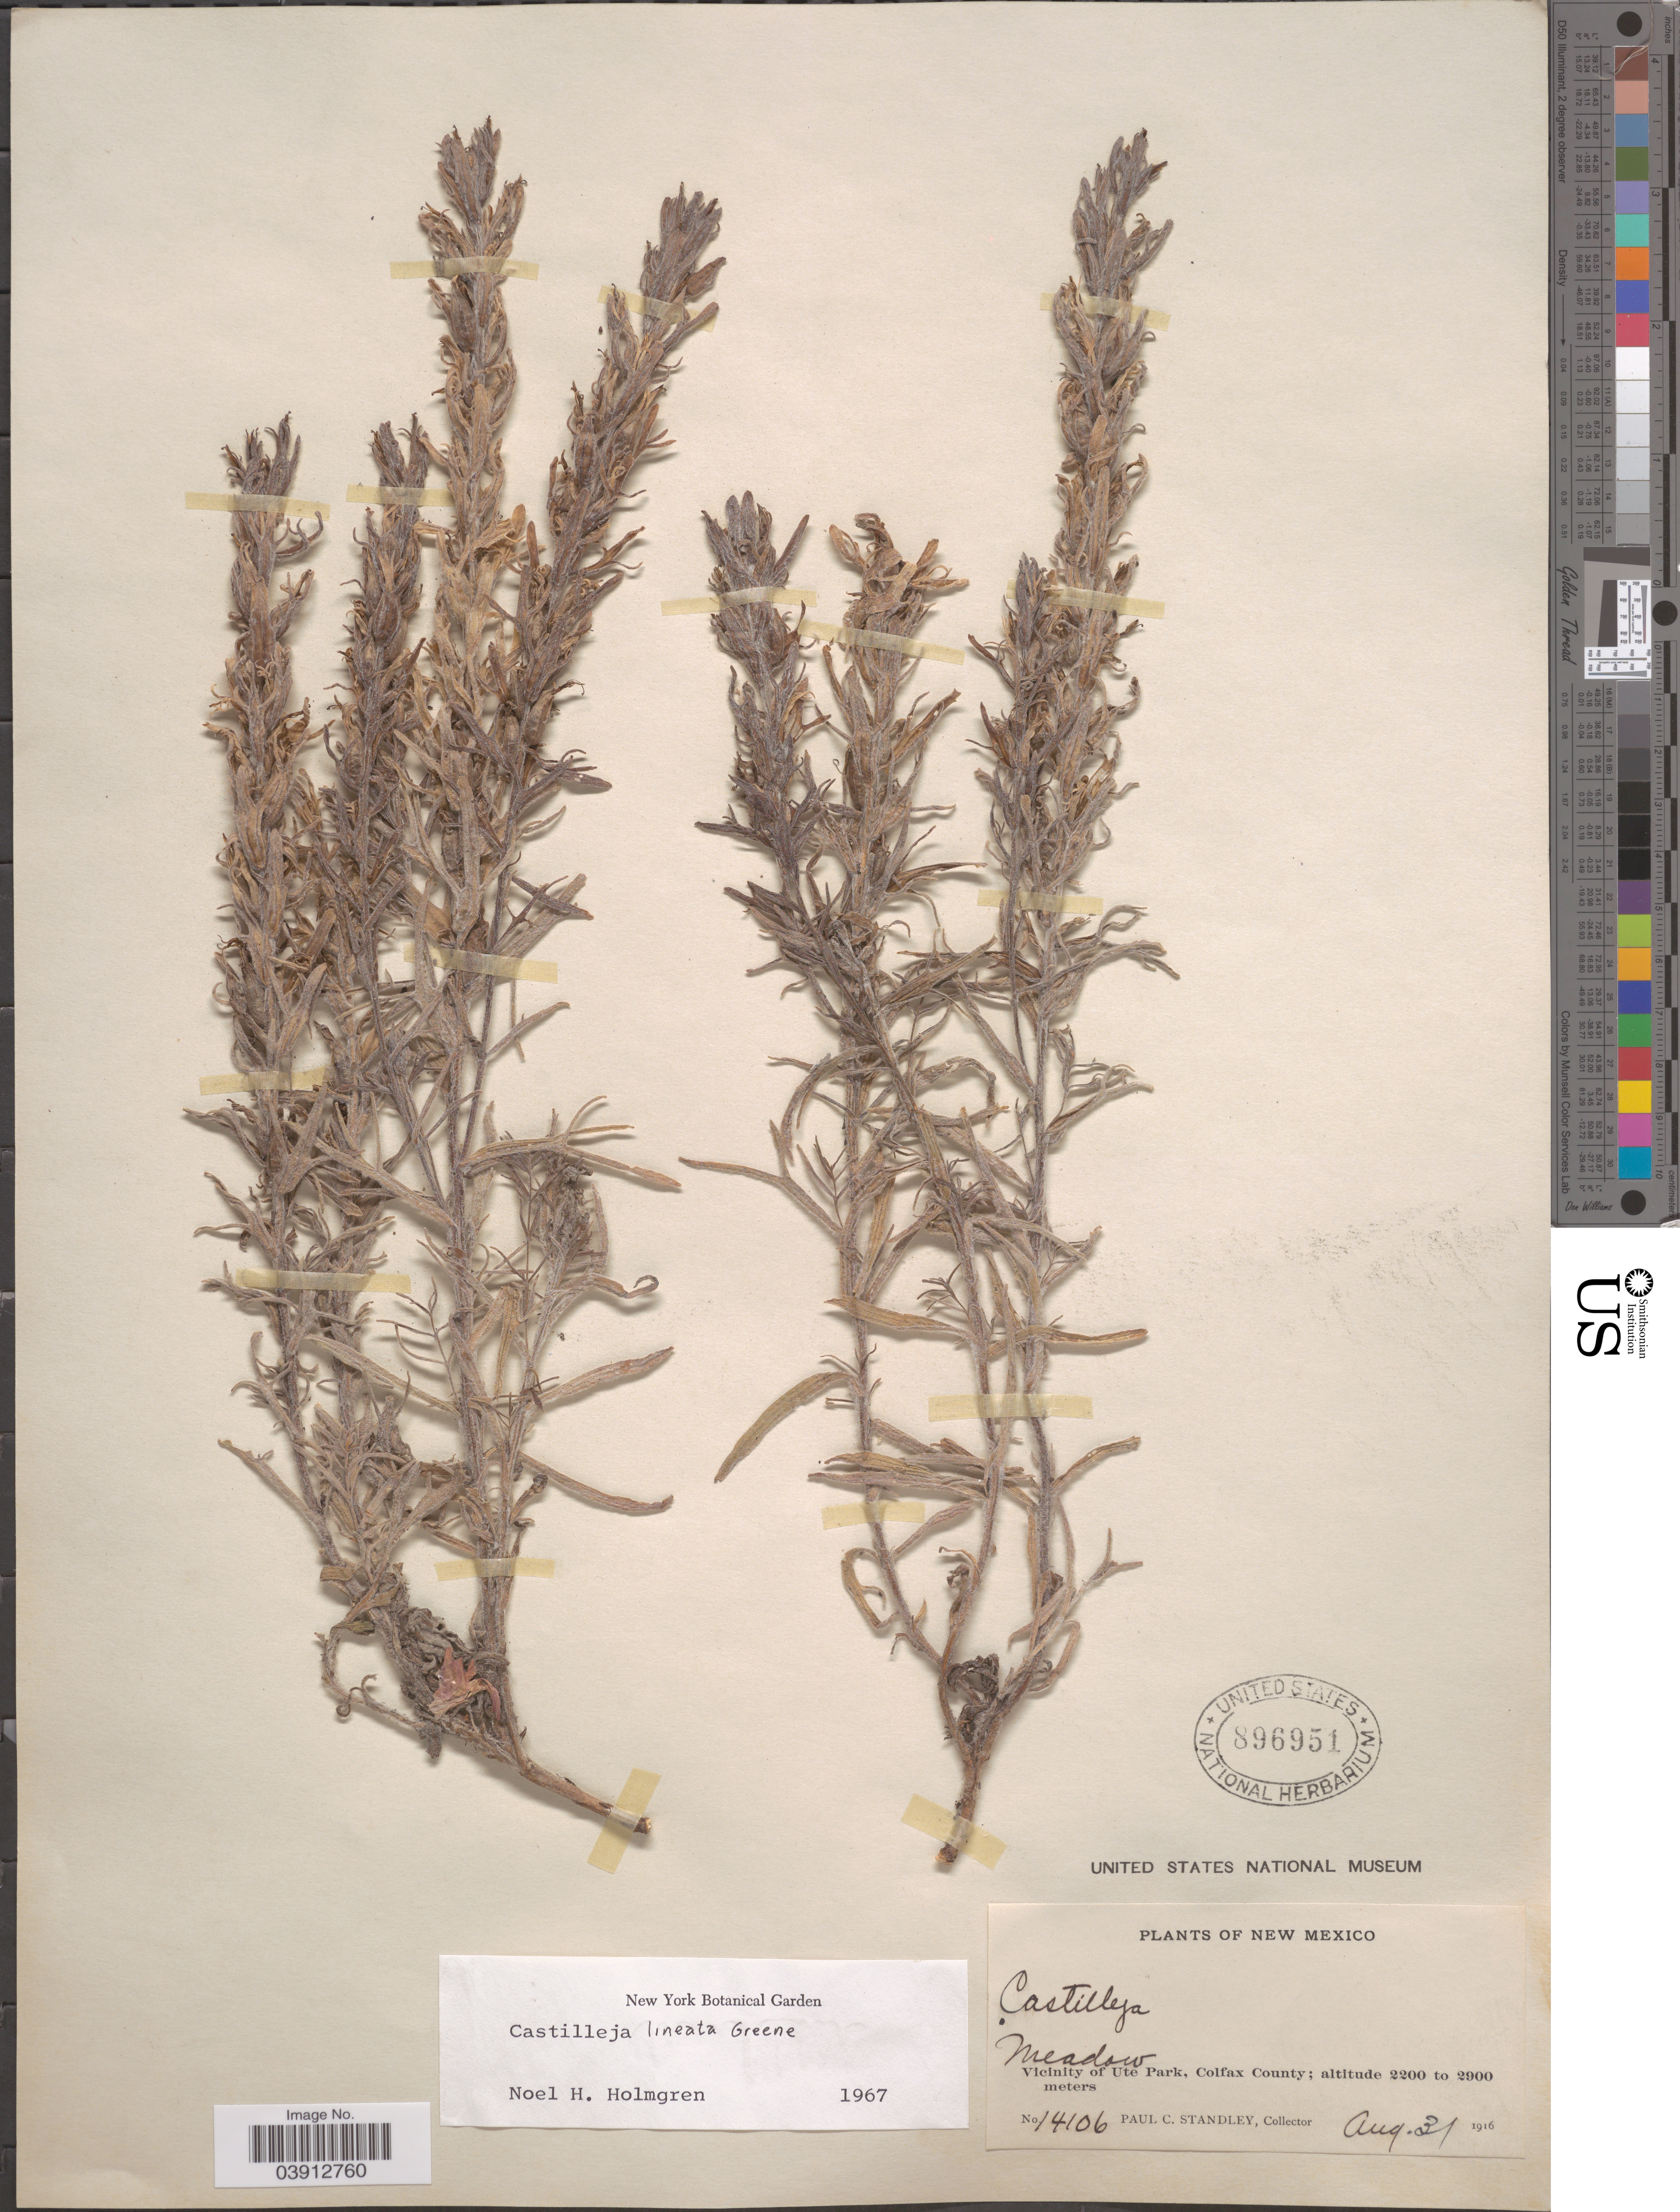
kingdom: Plantae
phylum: Tracheophyta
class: Magnoliopsida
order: Lamiales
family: Orobanchaceae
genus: Castilleja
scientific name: Castilleja lineata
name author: Greene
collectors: P. C. Standley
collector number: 14106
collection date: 1916-08-31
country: United States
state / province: New Mexico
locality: Vicinity of Ute Park, Colfax County.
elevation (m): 2200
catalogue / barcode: US 896951